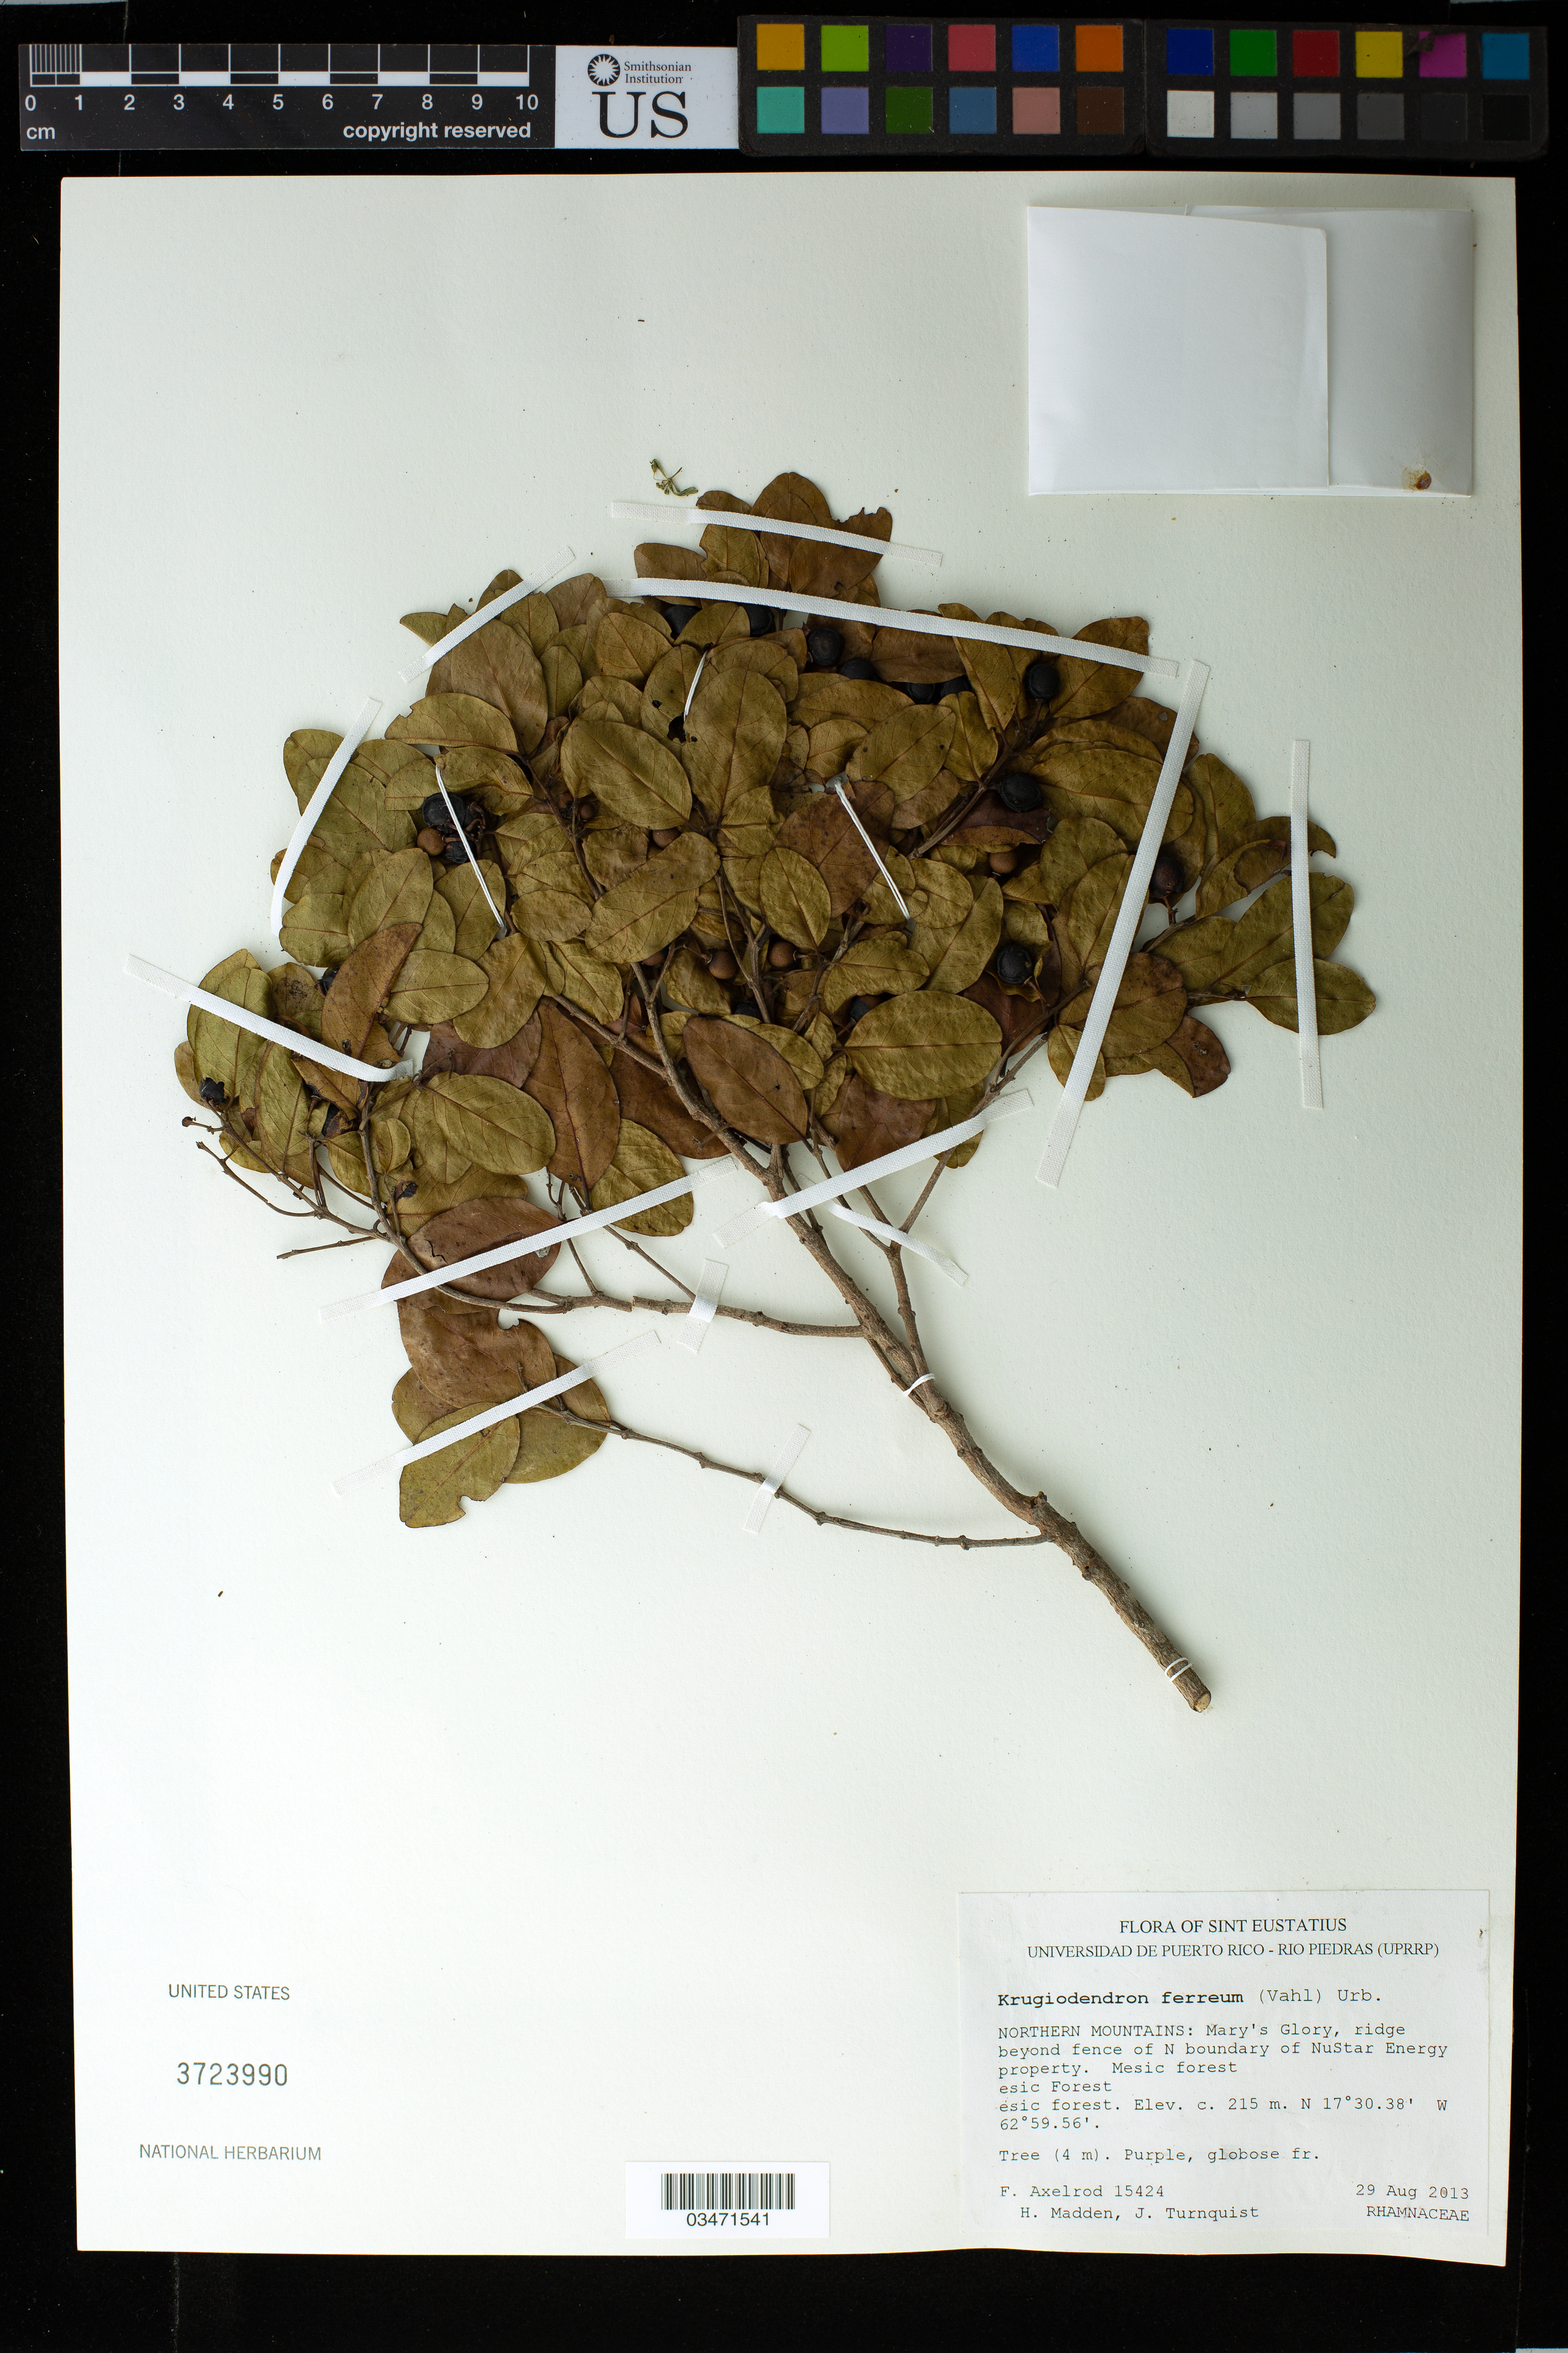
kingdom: Plantae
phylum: Tracheophyta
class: Magnoliopsida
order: Rosales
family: Rhamnaceae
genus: Krugiodendron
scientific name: Krugiodendron ferreum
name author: (Vahl) Urb.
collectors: F. S. Axelrod, H. Madden & J. Turnquist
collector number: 15424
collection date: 2013-08-29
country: Netherlands Antilles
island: St. Eustatius I.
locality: Northern Mountains: Mary's Glory, ridge beyond fence of N boundary of NuStar Energy property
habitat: Mesic forest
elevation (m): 215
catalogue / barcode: US 3723990